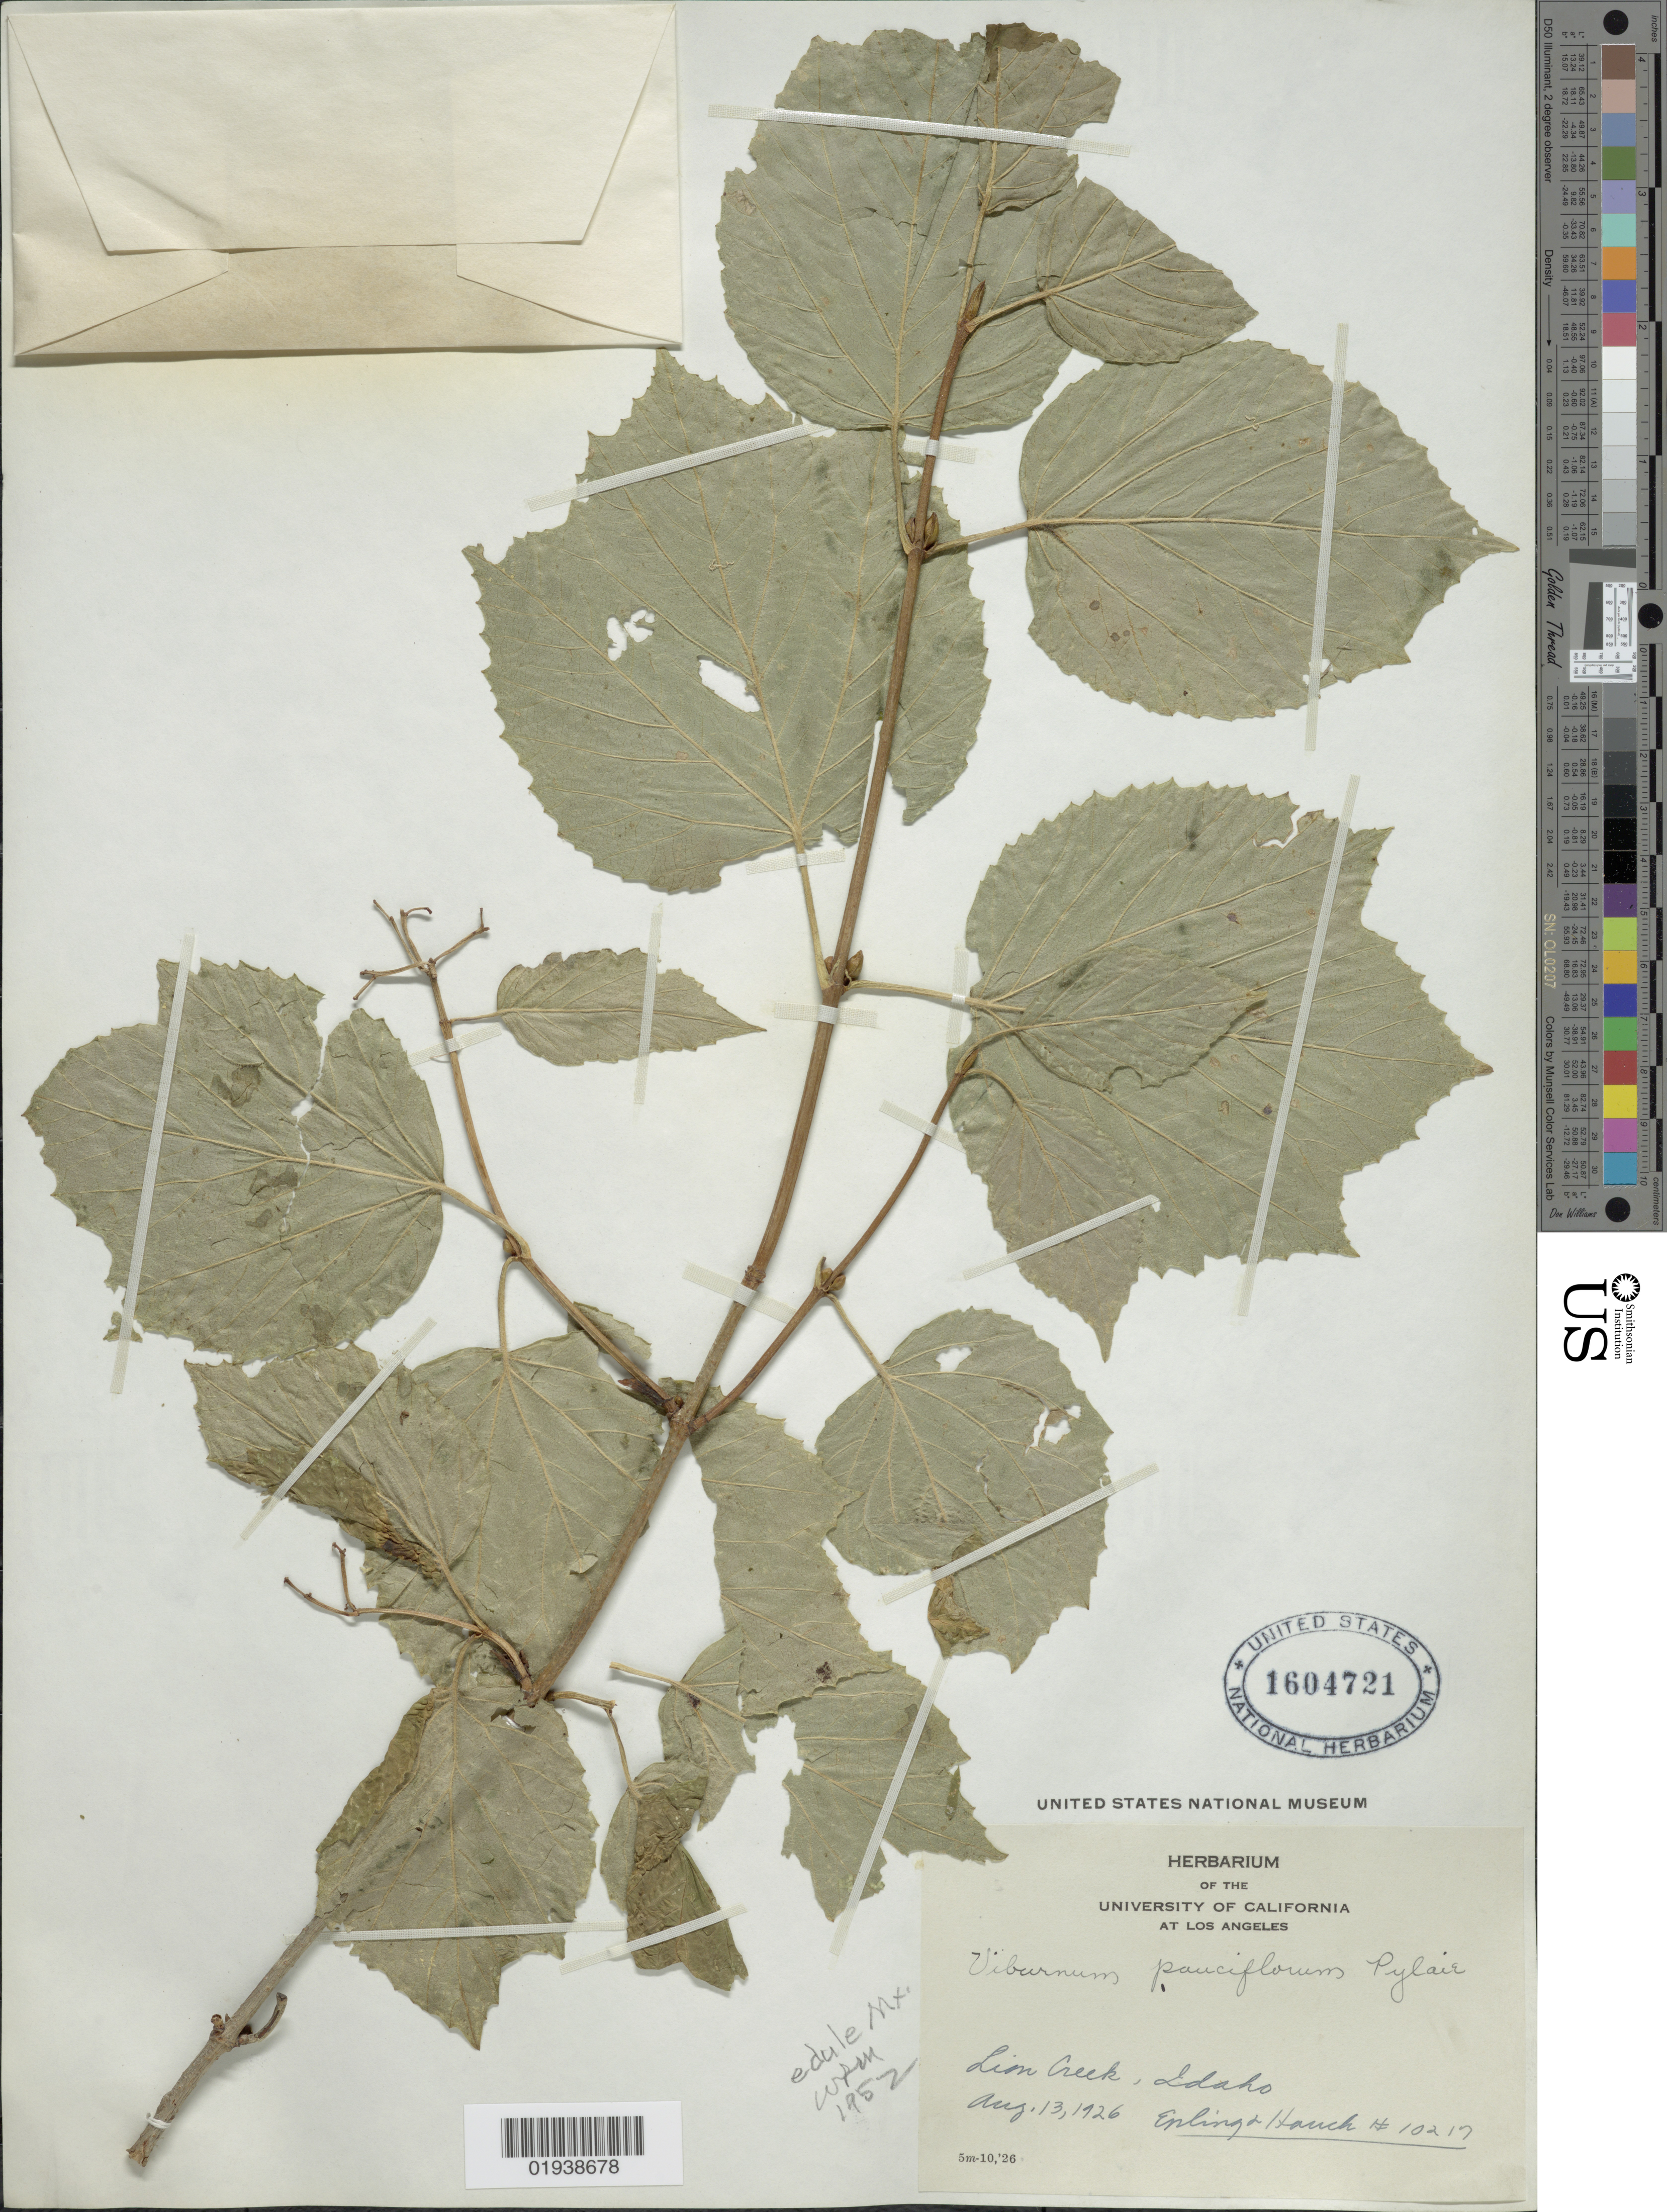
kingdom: Plantae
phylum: Tracheophyta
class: Magnoliopsida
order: Dipsacales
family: Viburnaceae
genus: Viburnum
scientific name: Viburnum edule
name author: (Michx.) Raf.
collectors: -- Epling & -. Hauch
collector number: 10217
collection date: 1926-08-13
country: United States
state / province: Idaho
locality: Lion Creek.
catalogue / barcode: US 1604721